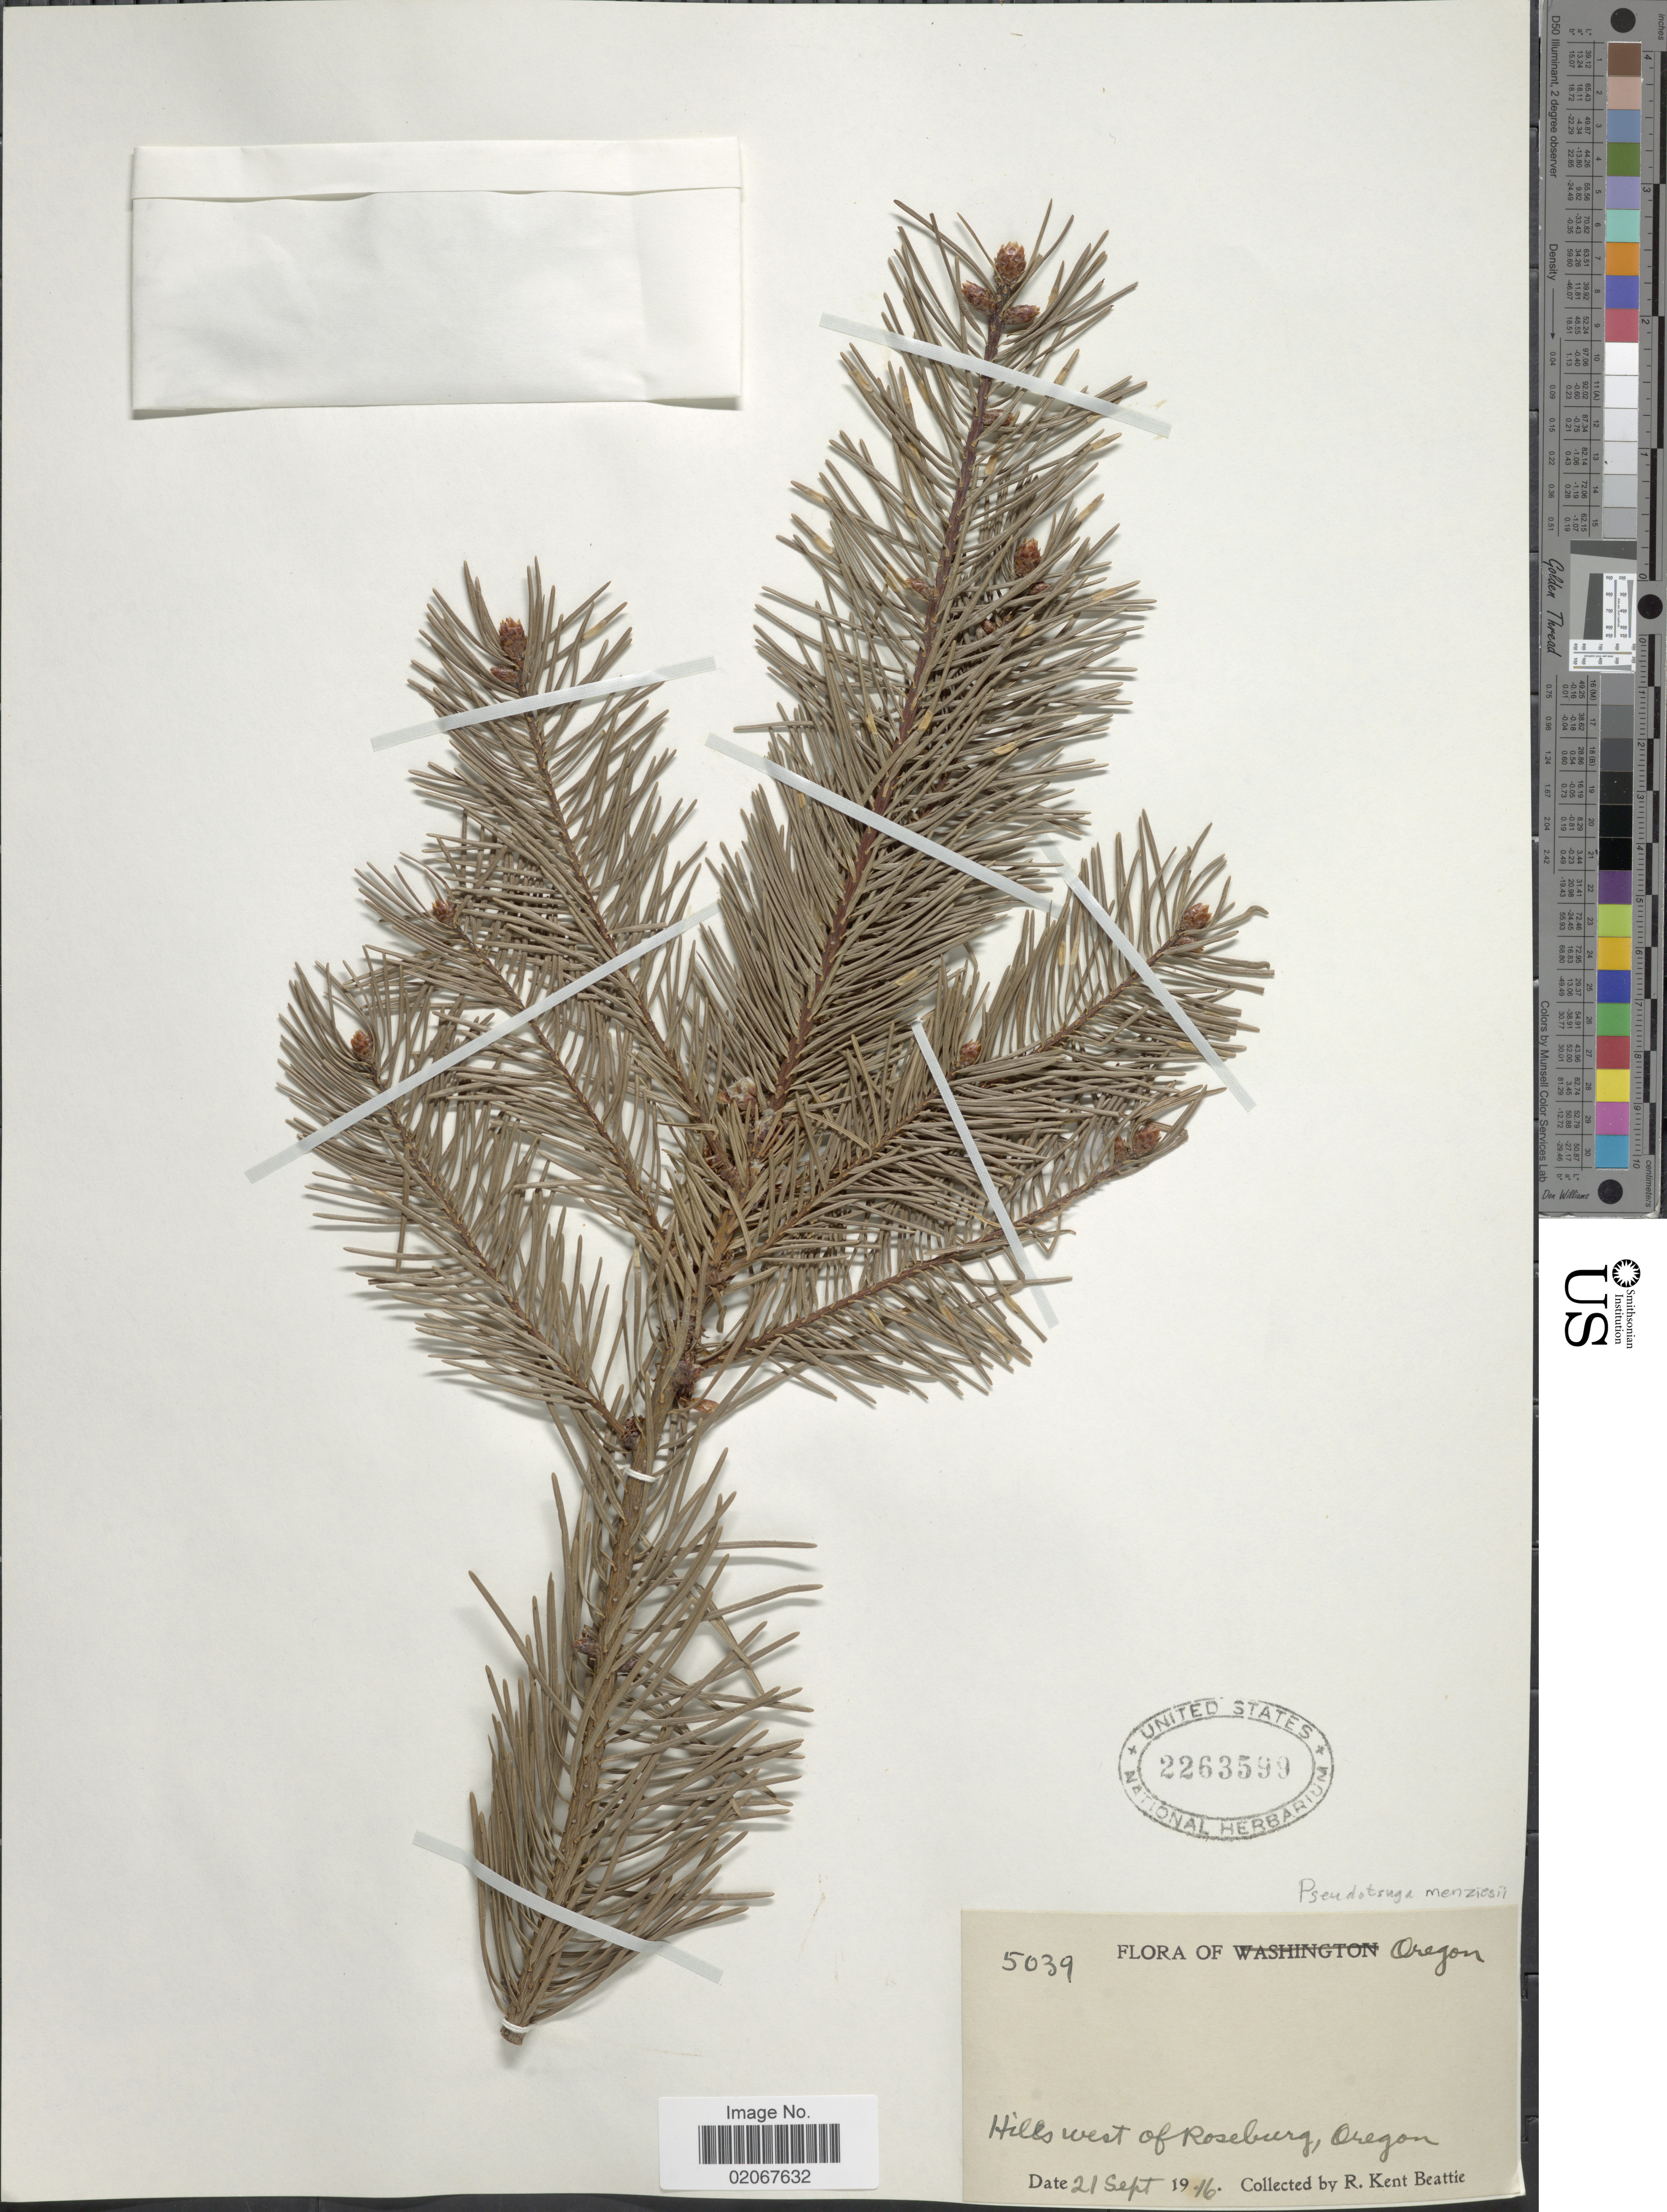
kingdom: Plantae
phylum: Tracheophyta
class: Pinopsida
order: Pinales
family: Pinaceae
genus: Pseudotsuga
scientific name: Pseudotsuga menziesii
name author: (Mirb.) Franco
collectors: R. K. Beattie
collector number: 5039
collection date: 1916-09-21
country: United States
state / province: Oregon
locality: Oregon, Hills west of Roseburg, Oregon.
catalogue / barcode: US 2263599